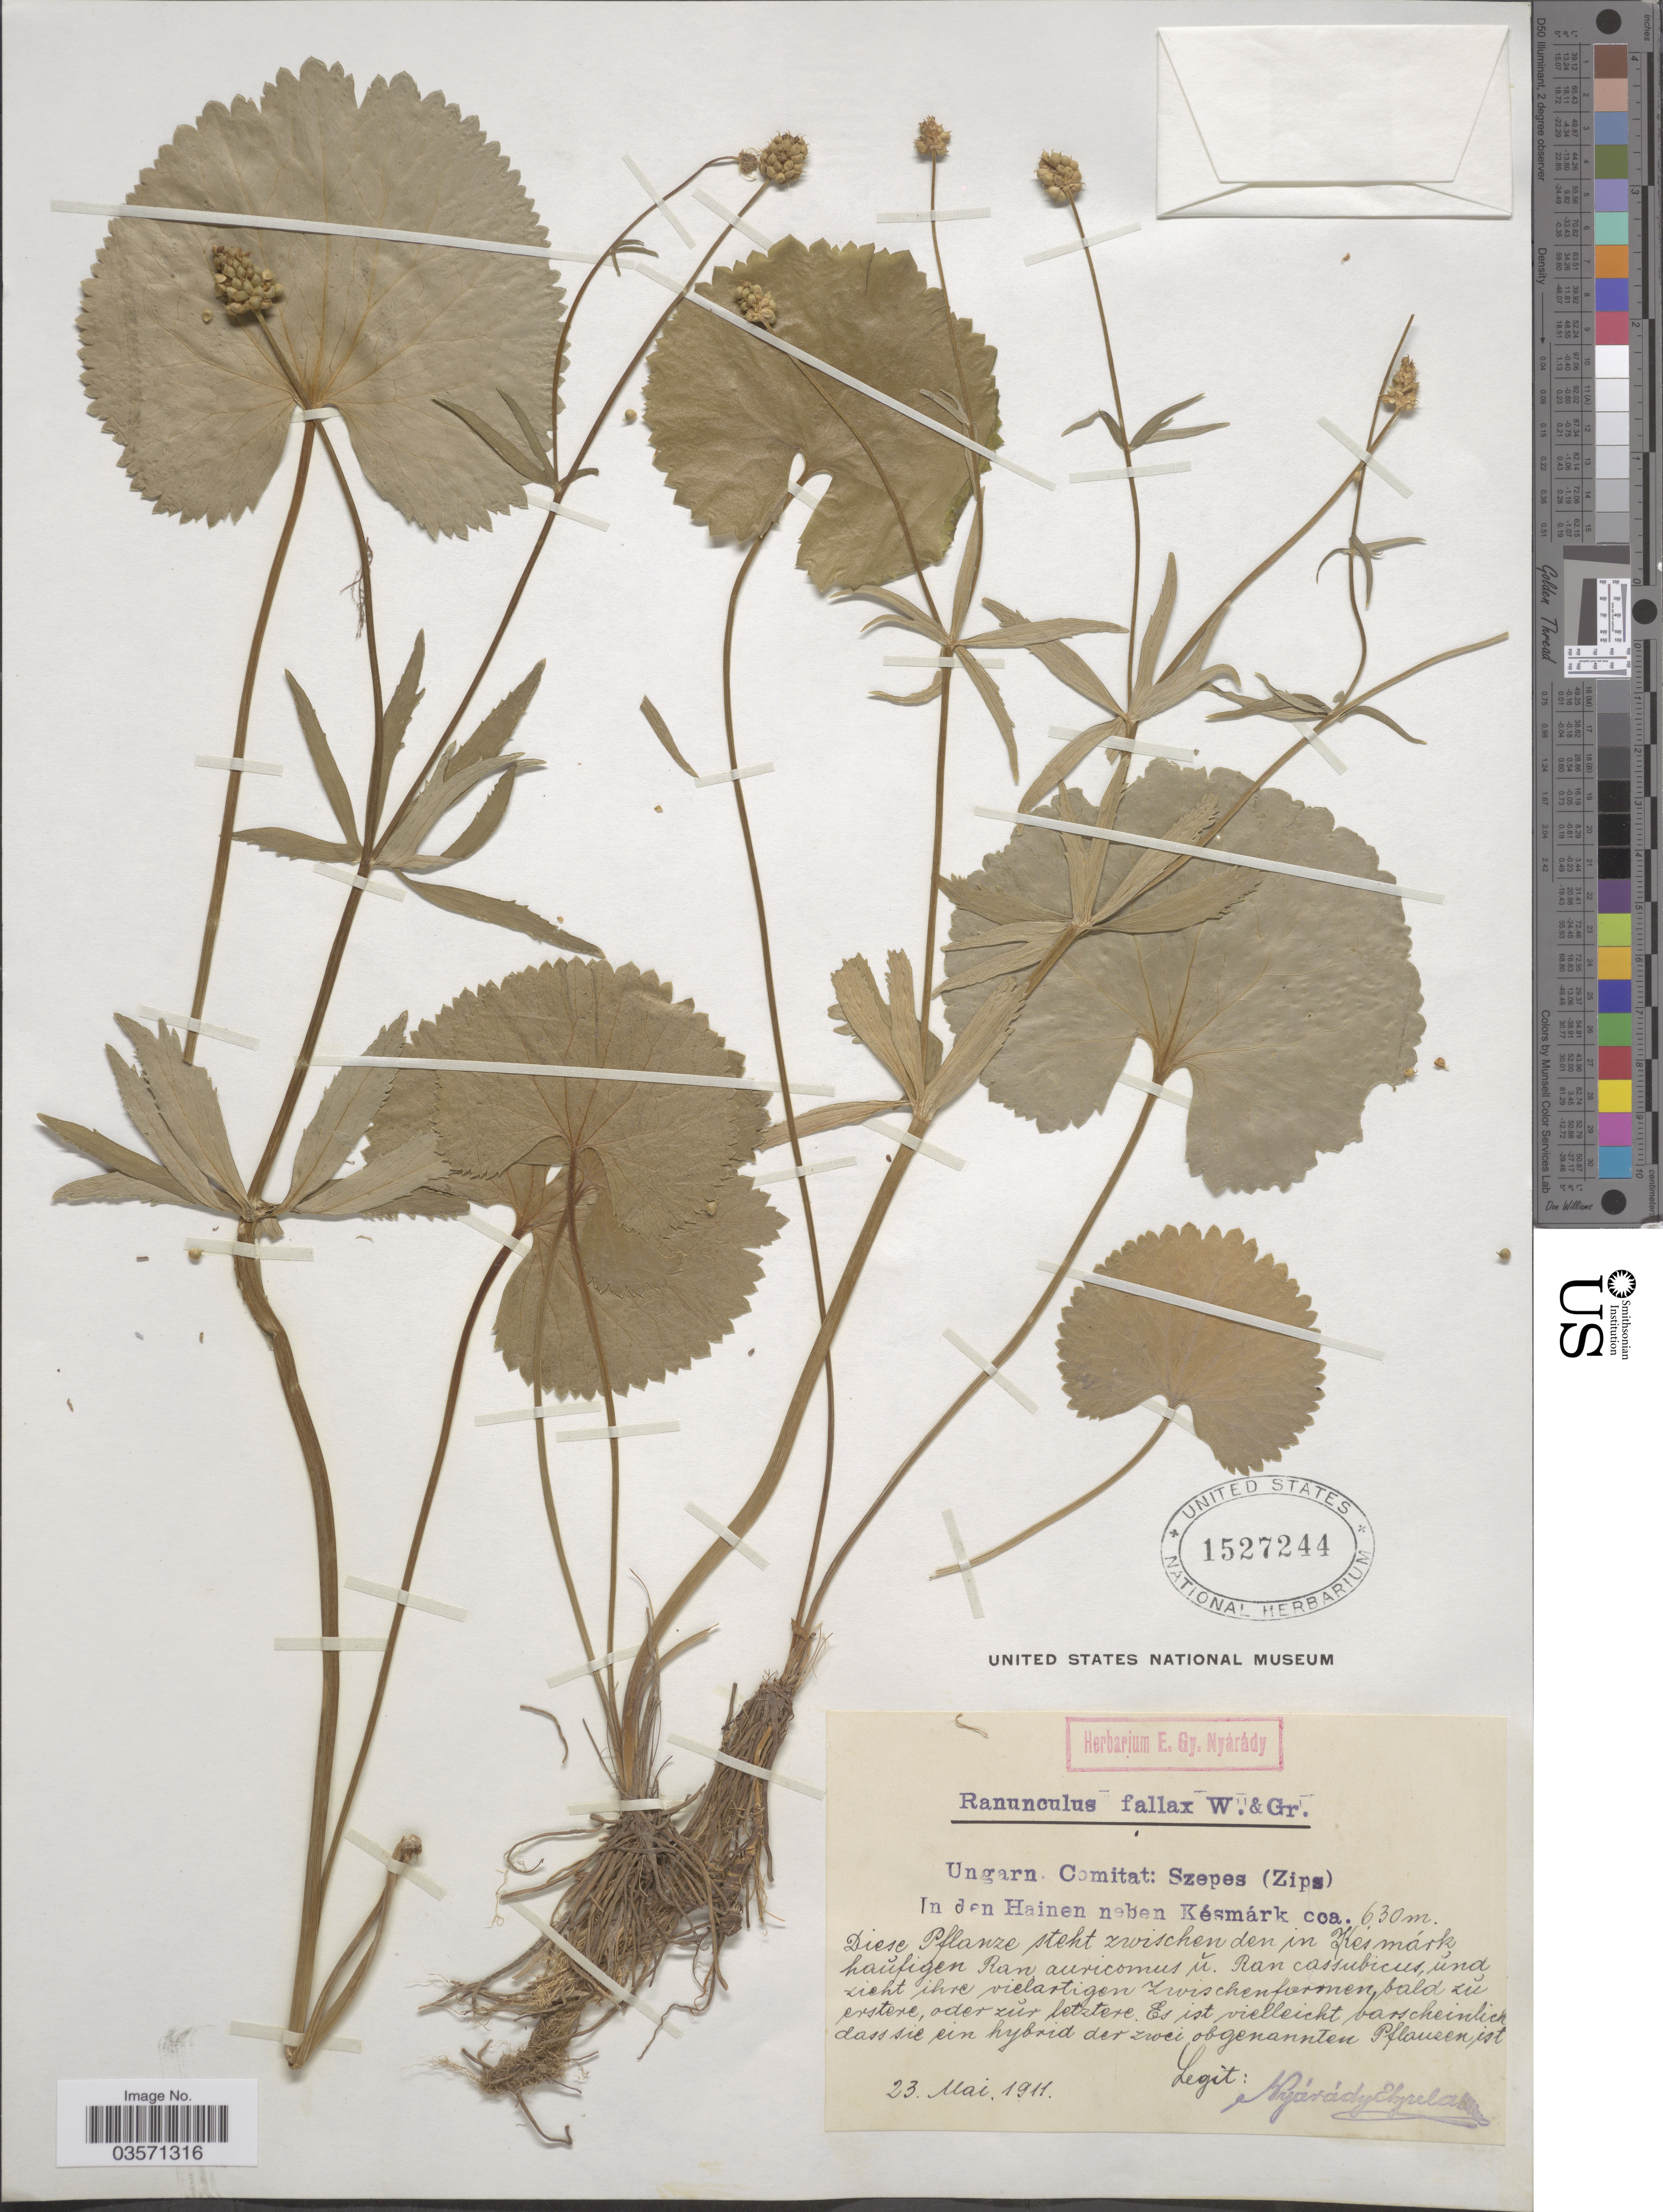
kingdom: Plantae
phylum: Tracheophyta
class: Magnoliopsida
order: Ranunculales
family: Ranunculaceae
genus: Ranunculus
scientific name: Ranunculus fallax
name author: (Wimm. & Grab.) Sloboda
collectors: E. Nyárády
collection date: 1911-05-23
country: Hungary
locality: Ungarn. Comitat: Szepes (Zips) In den Hainen neben Késmárk. Diese Pflanze steht zwischen den in Kesmark.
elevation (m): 630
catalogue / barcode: US 1527244